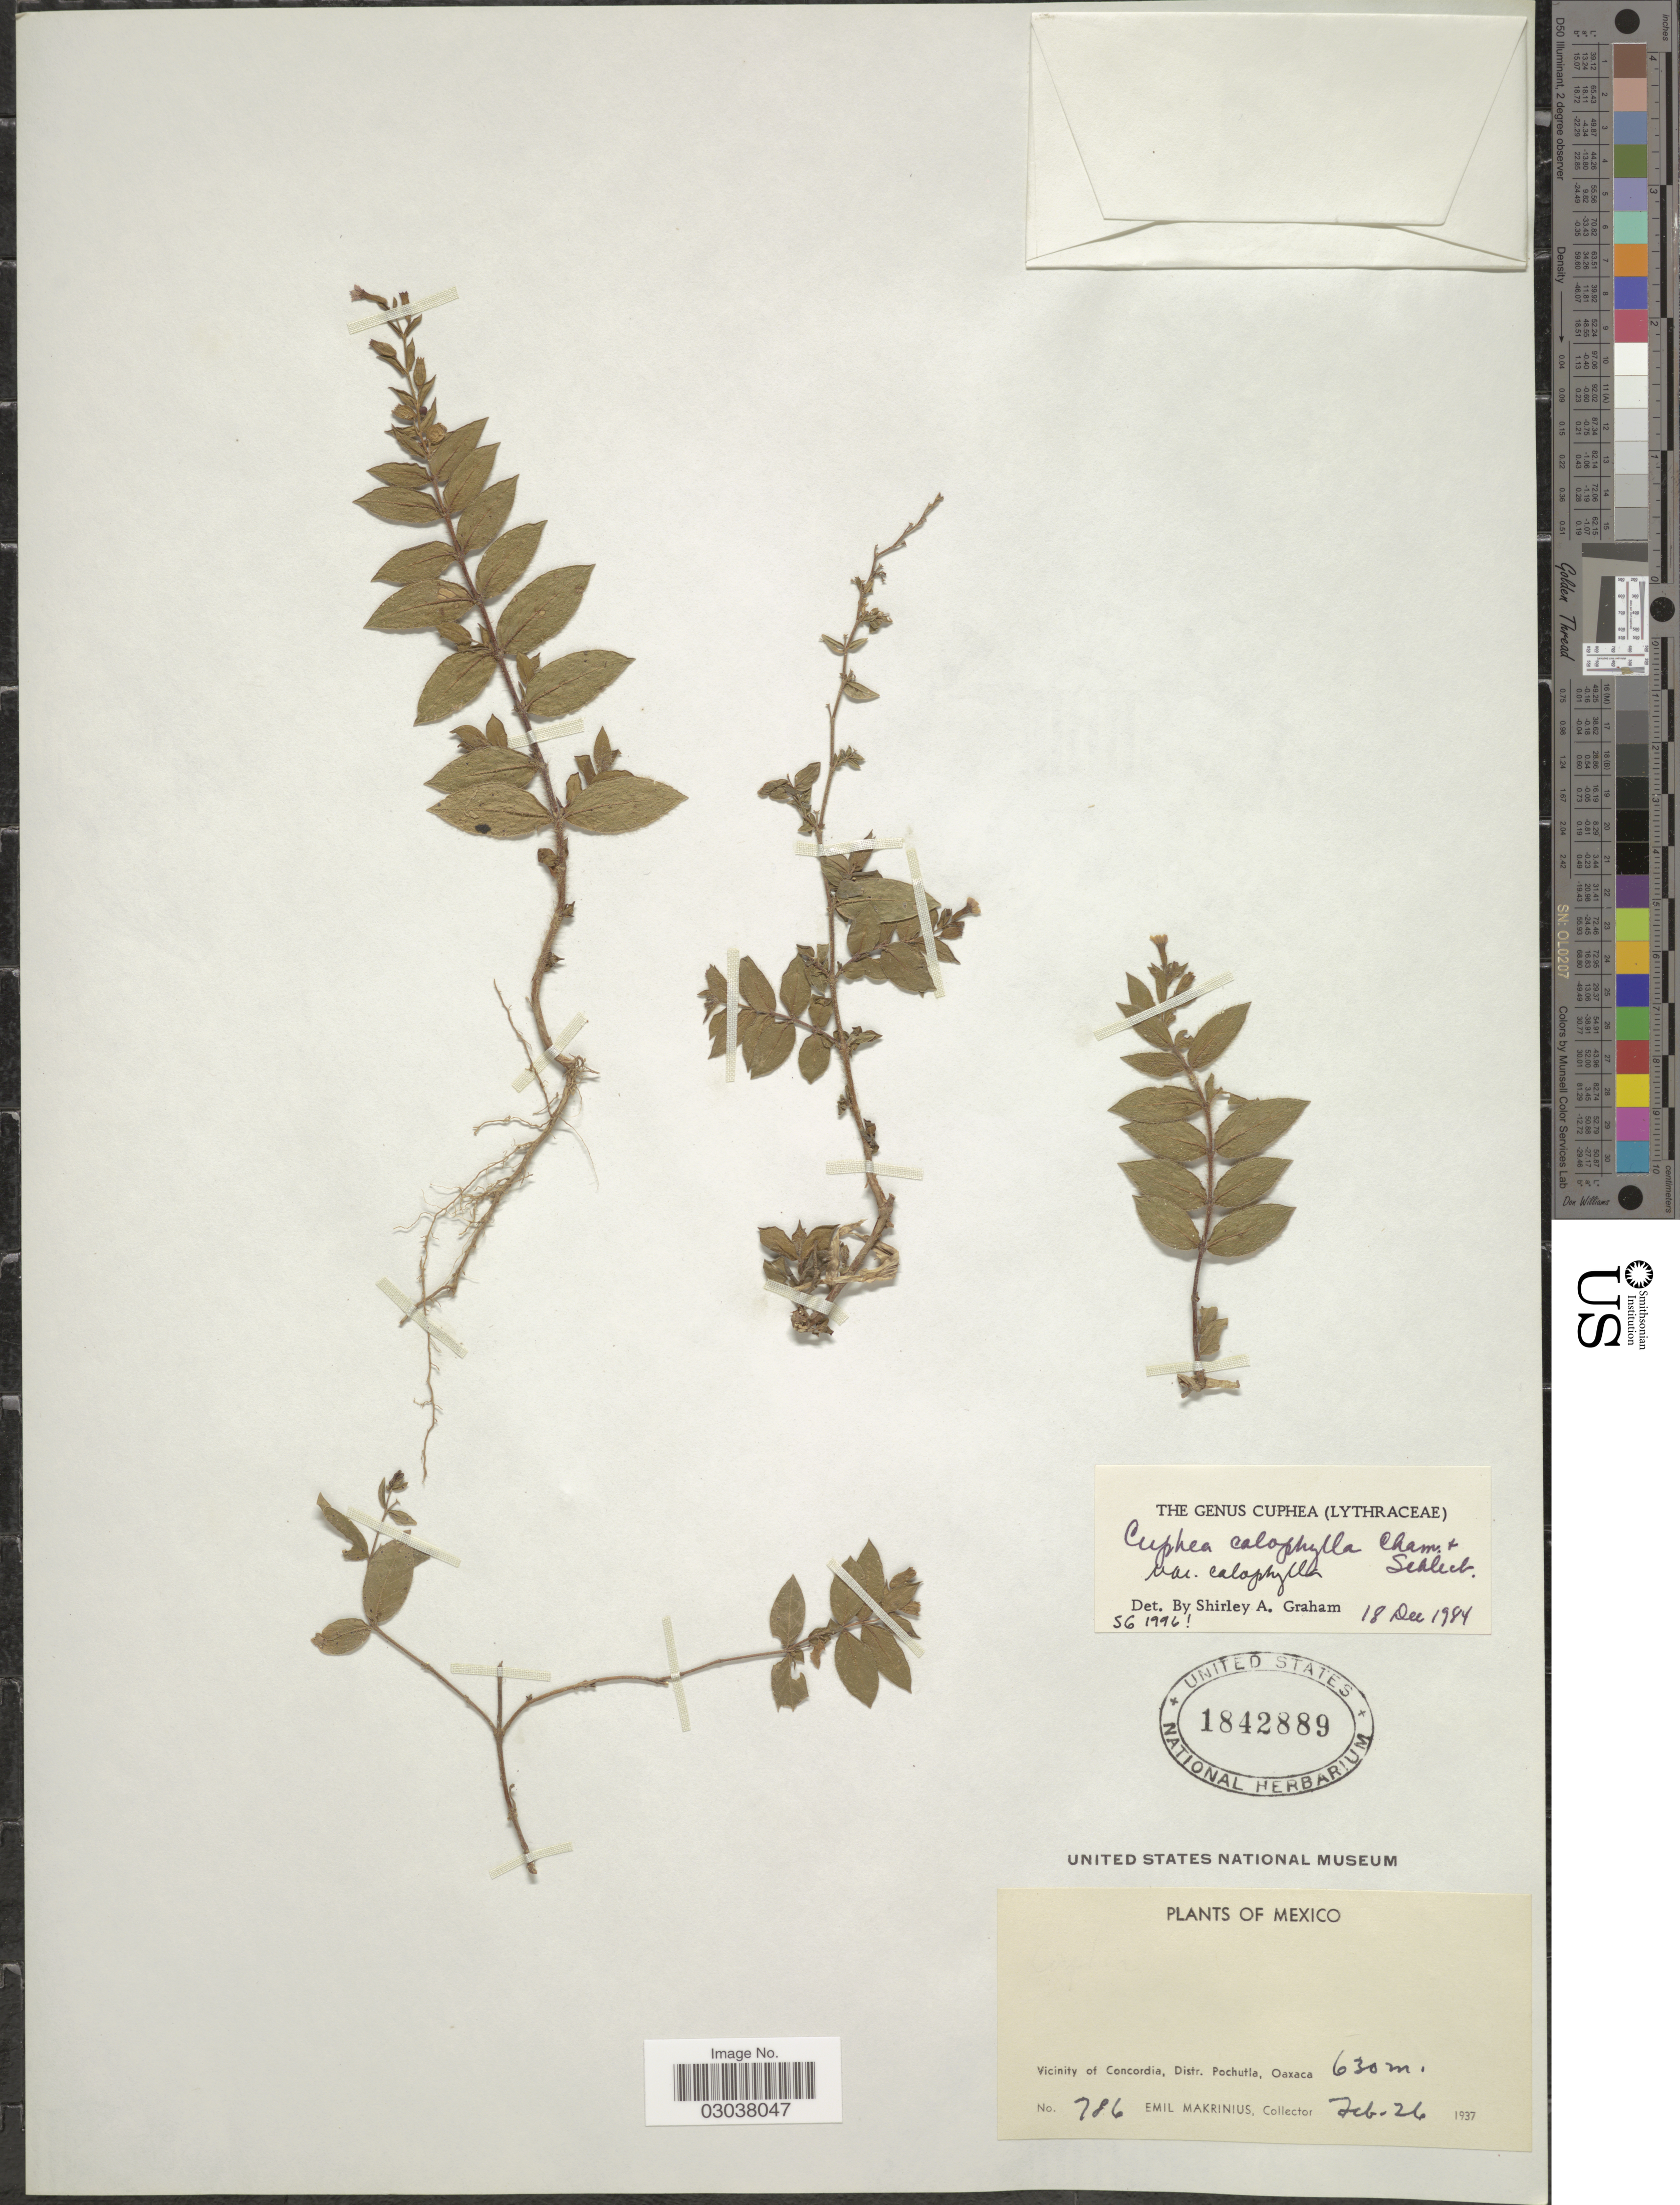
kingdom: Plantae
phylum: Tracheophyta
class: Magnoliopsida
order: Myrtales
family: Lythraceae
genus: Cuphea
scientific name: Cuphea calophylla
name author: Cham. & Schltdl.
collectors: E. Makrinus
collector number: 786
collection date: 1937-02-26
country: Mexico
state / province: Oaxaca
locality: Vicinity of Concordia, Distr. Pochutla.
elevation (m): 630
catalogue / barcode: US 1842889